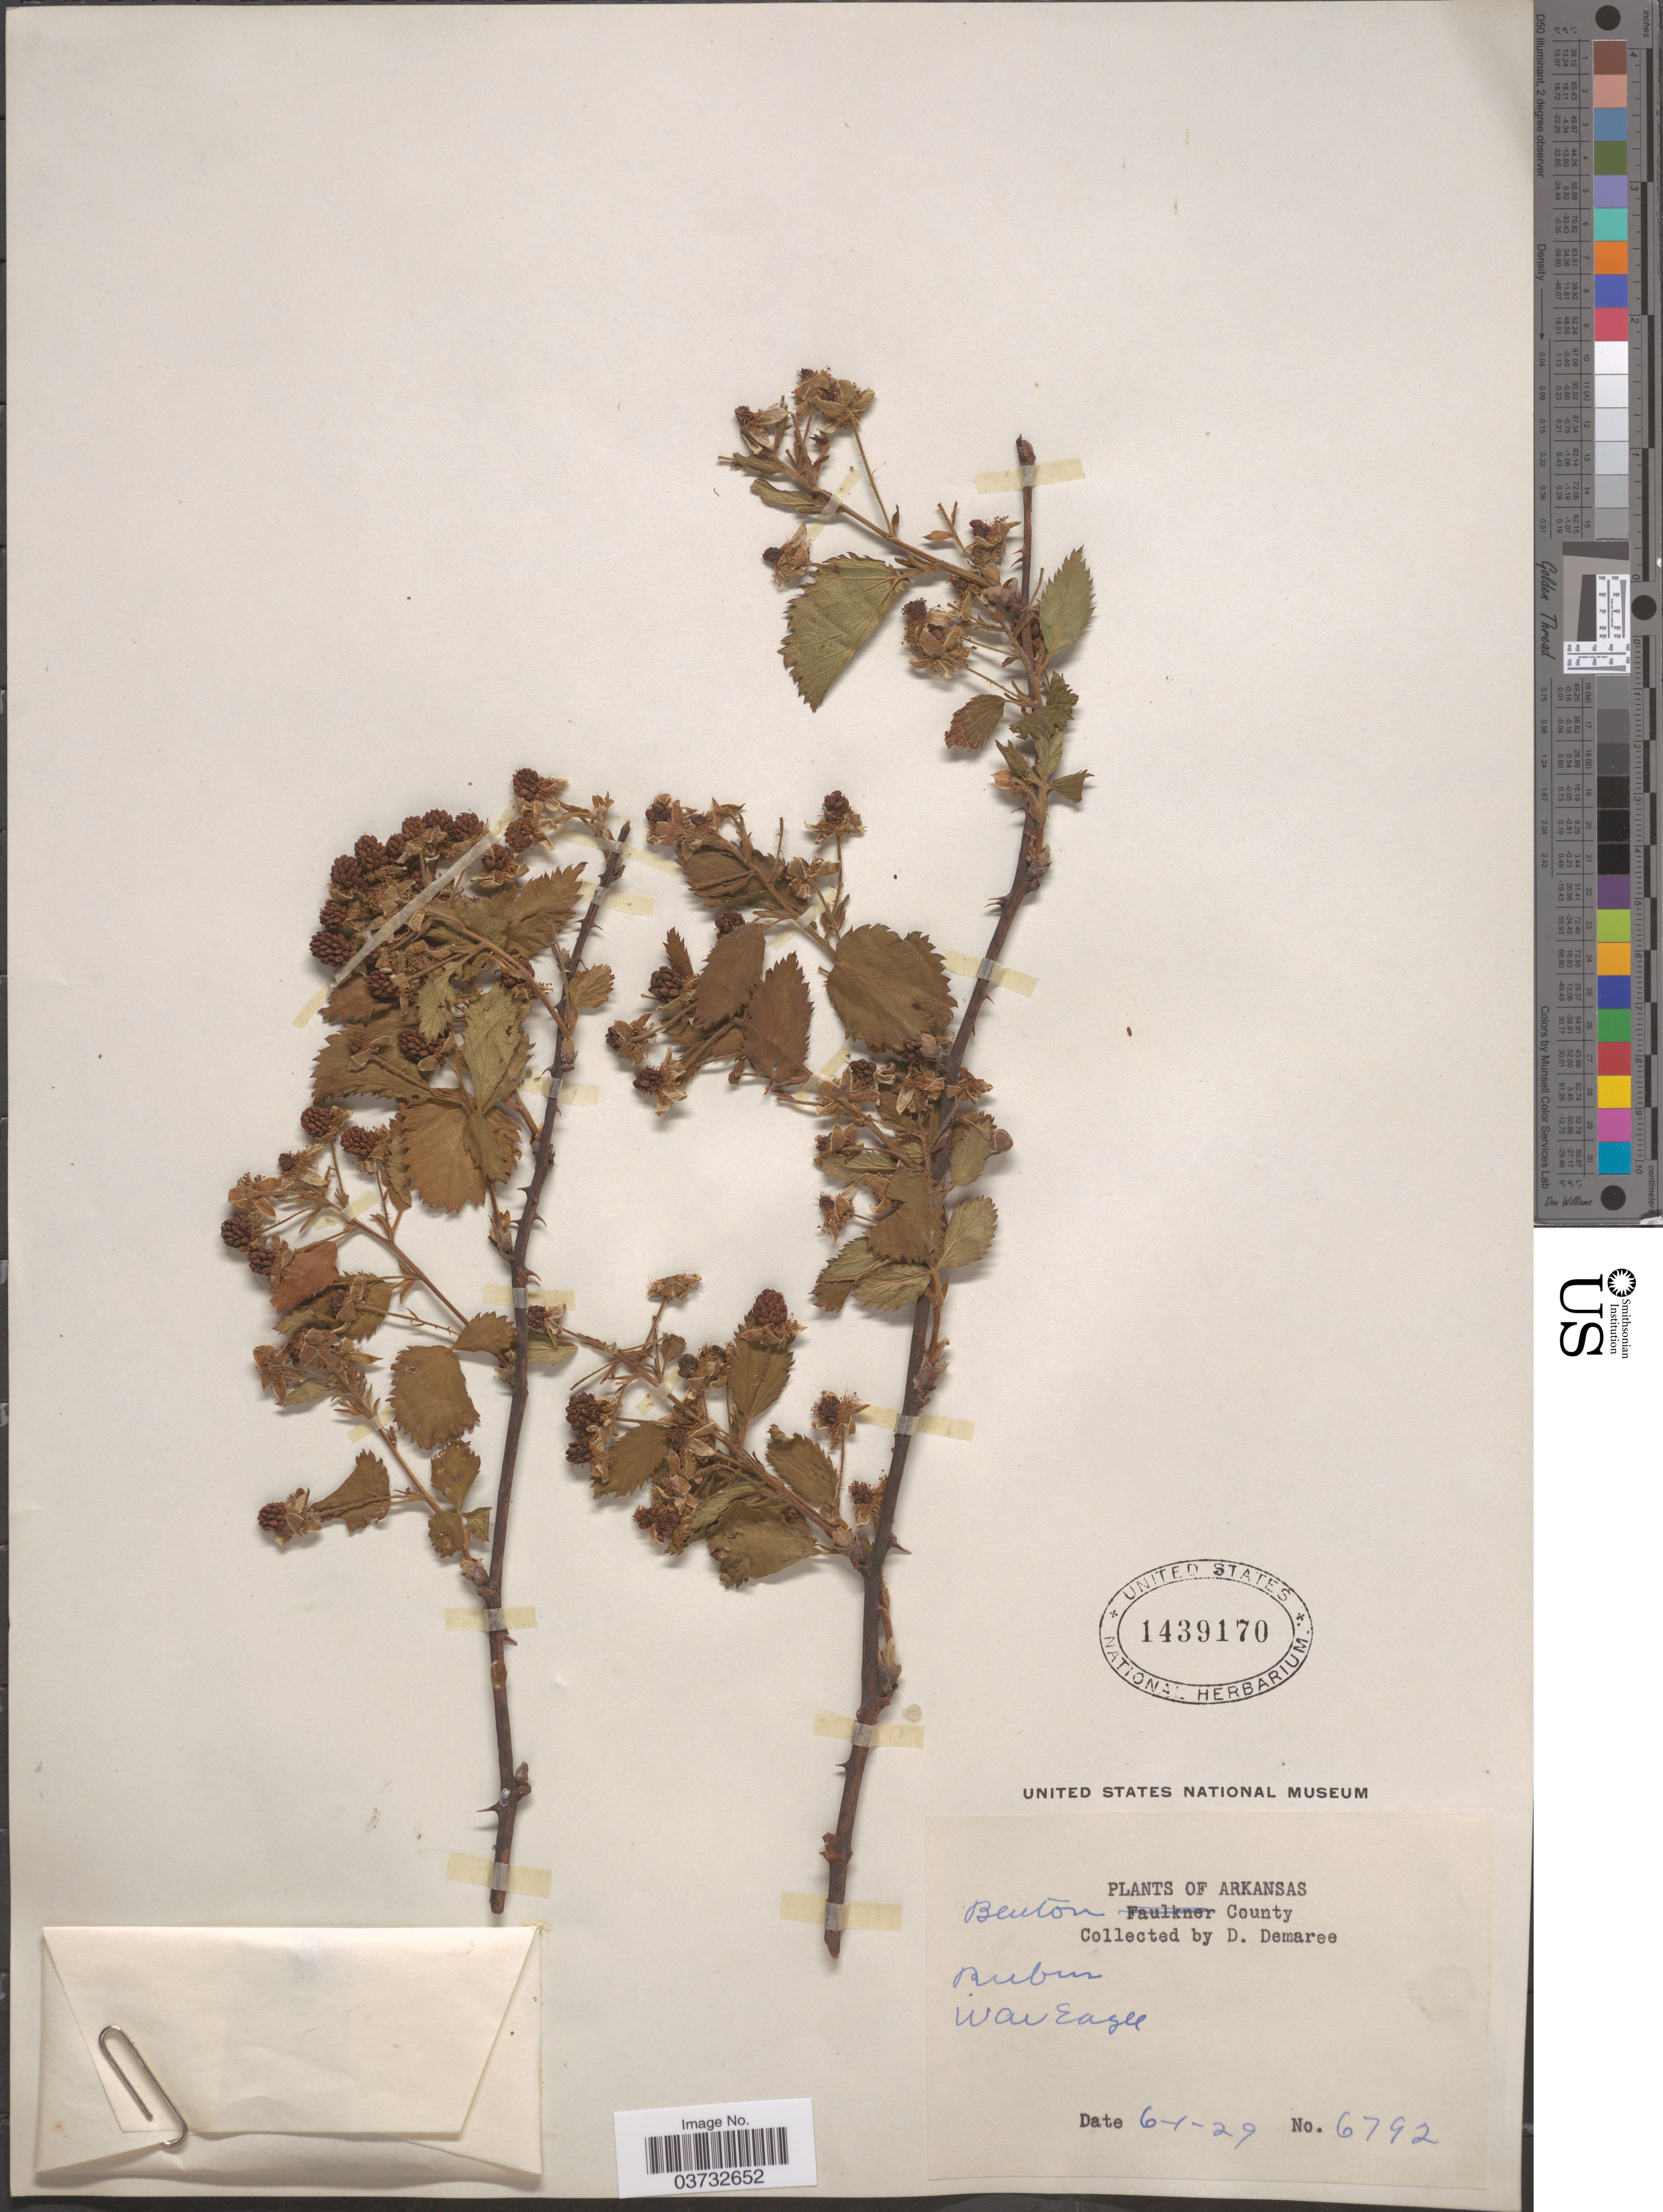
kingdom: Plantae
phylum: Tracheophyta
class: Magnoliopsida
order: Rosales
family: Rosaceae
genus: Rubus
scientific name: Rubus sp.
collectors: D. Demaree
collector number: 6792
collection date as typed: Transcribed d/m/y: 1/6/29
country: United States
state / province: Arkansas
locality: Benton County. War Eagle.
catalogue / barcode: US 1439170